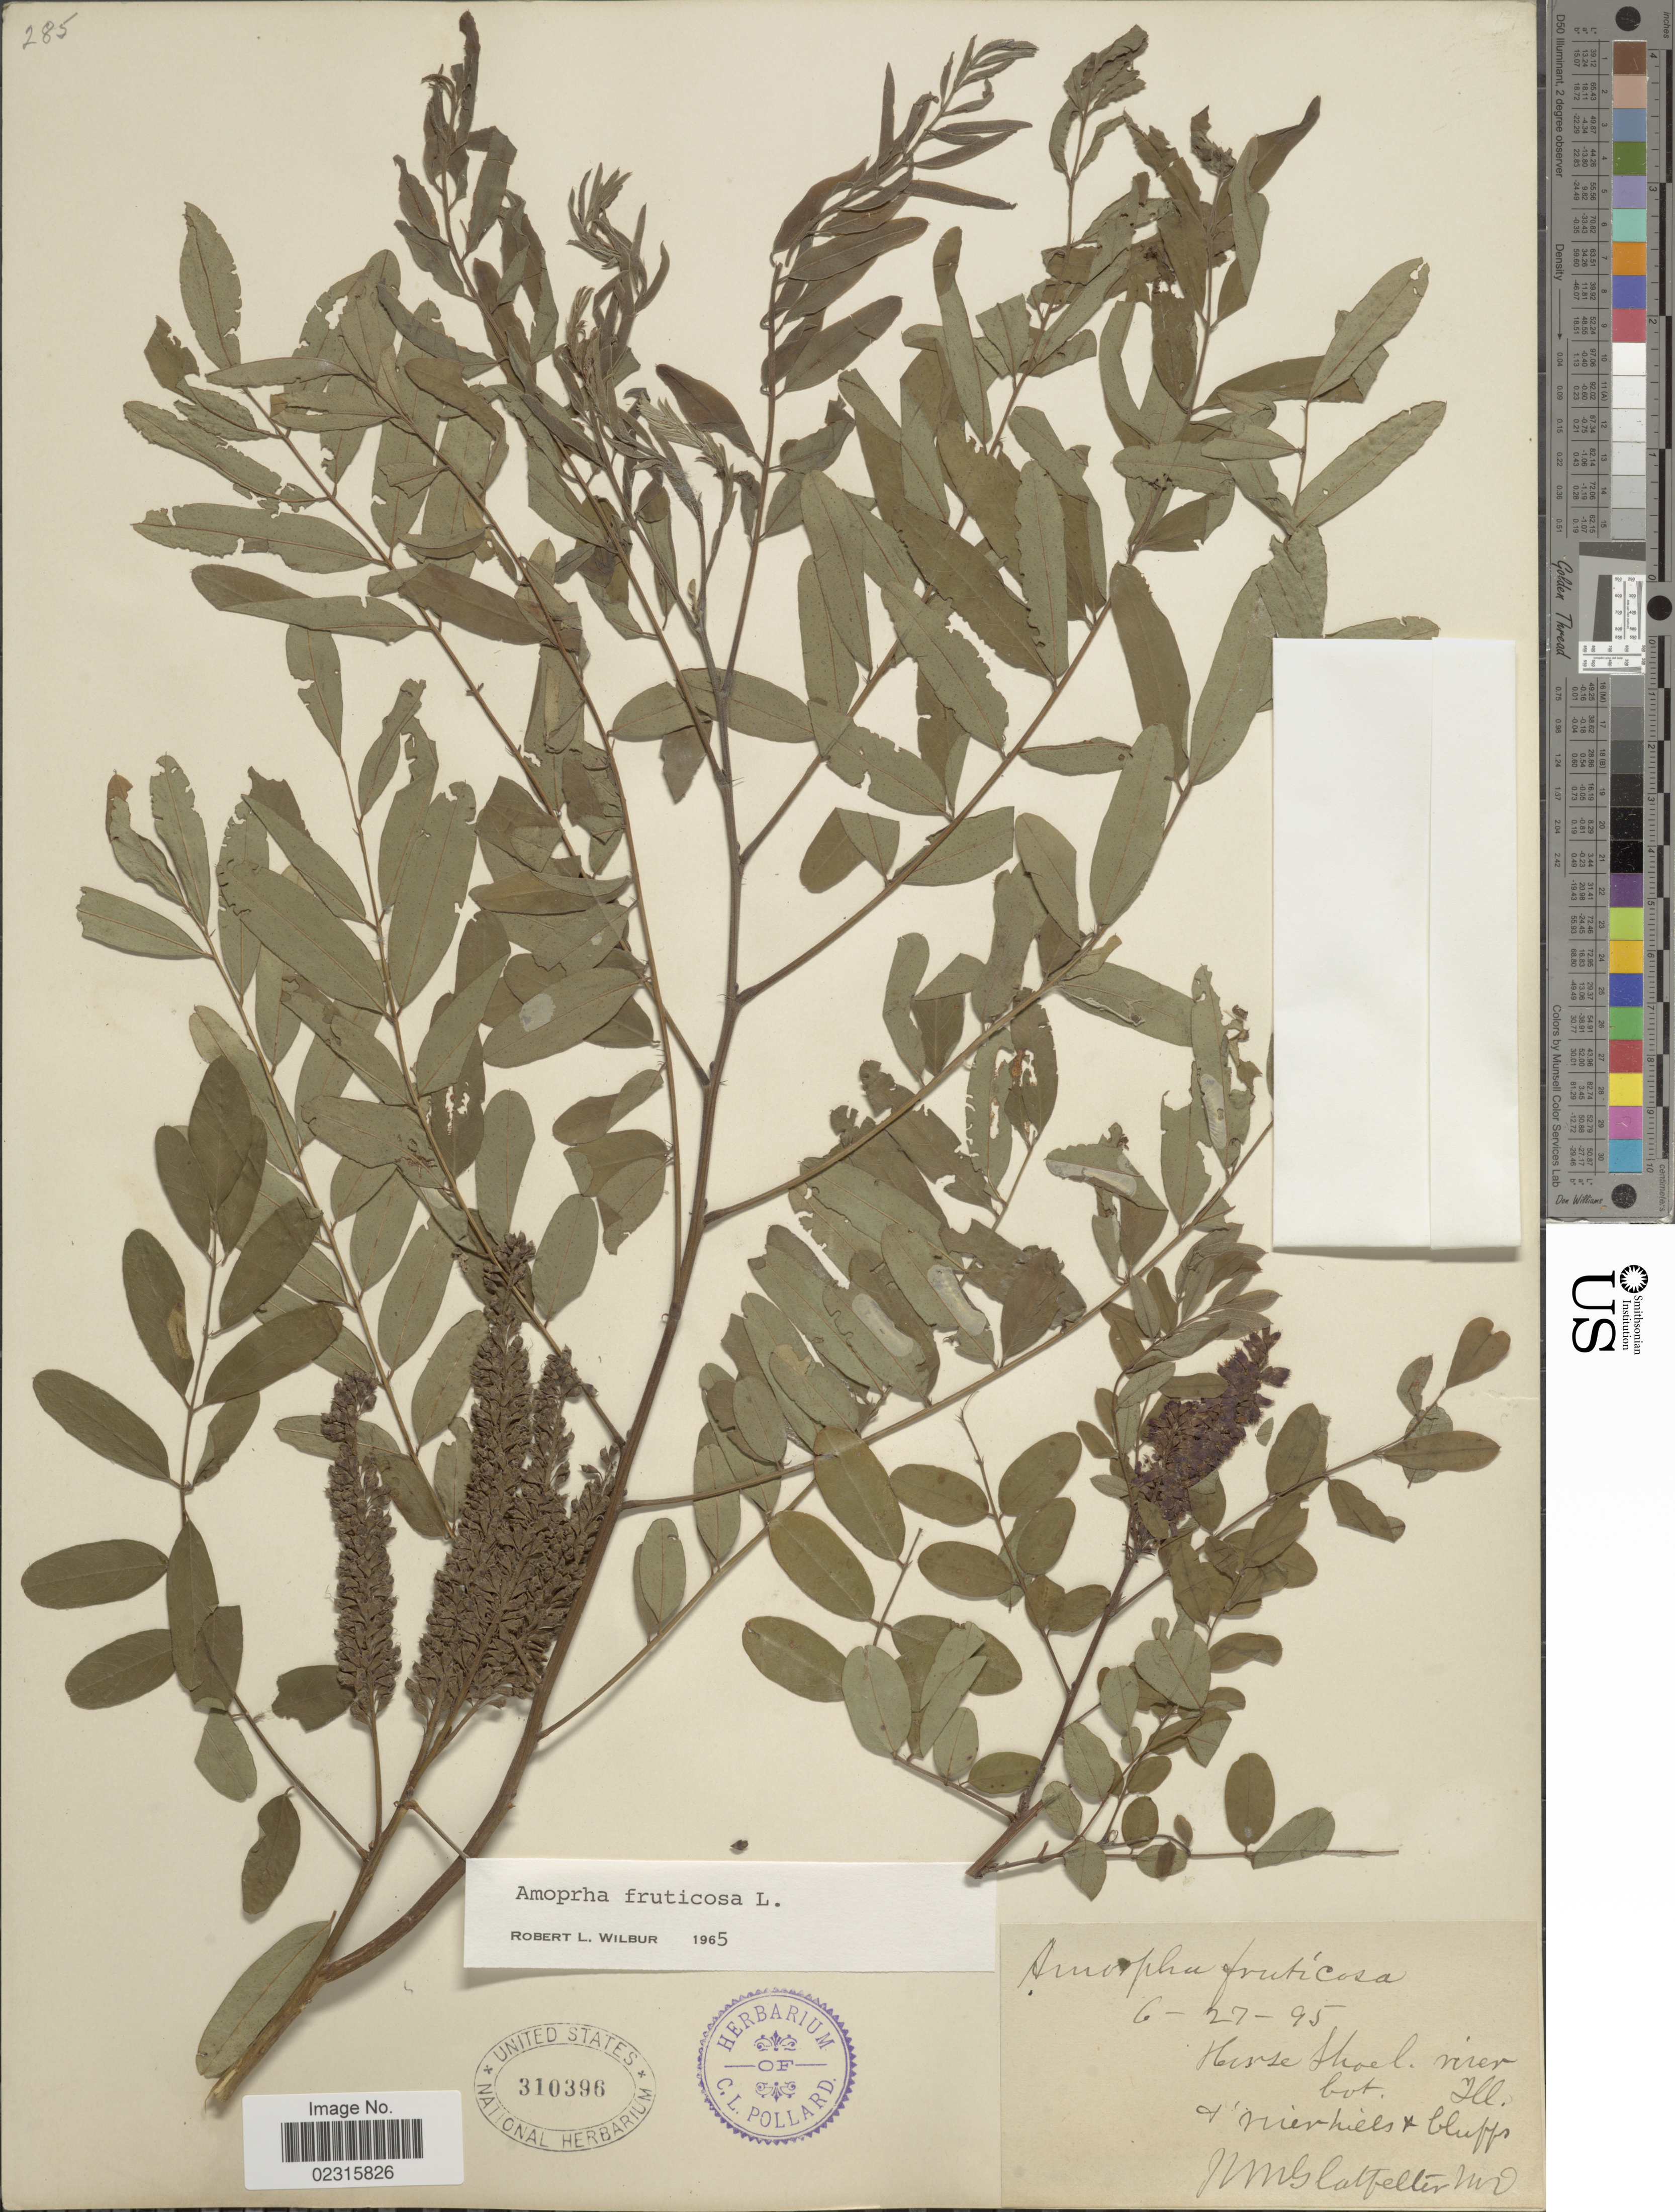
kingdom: Plantae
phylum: Tracheophyta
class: Magnoliopsida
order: Fabales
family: Fabaceae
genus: Amorpha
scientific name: Amorpha fruticosa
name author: L.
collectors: N. M. Glatfelter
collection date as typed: Transcribed d/m/y: 27/6/95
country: United States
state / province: Illinois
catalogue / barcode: US 310396